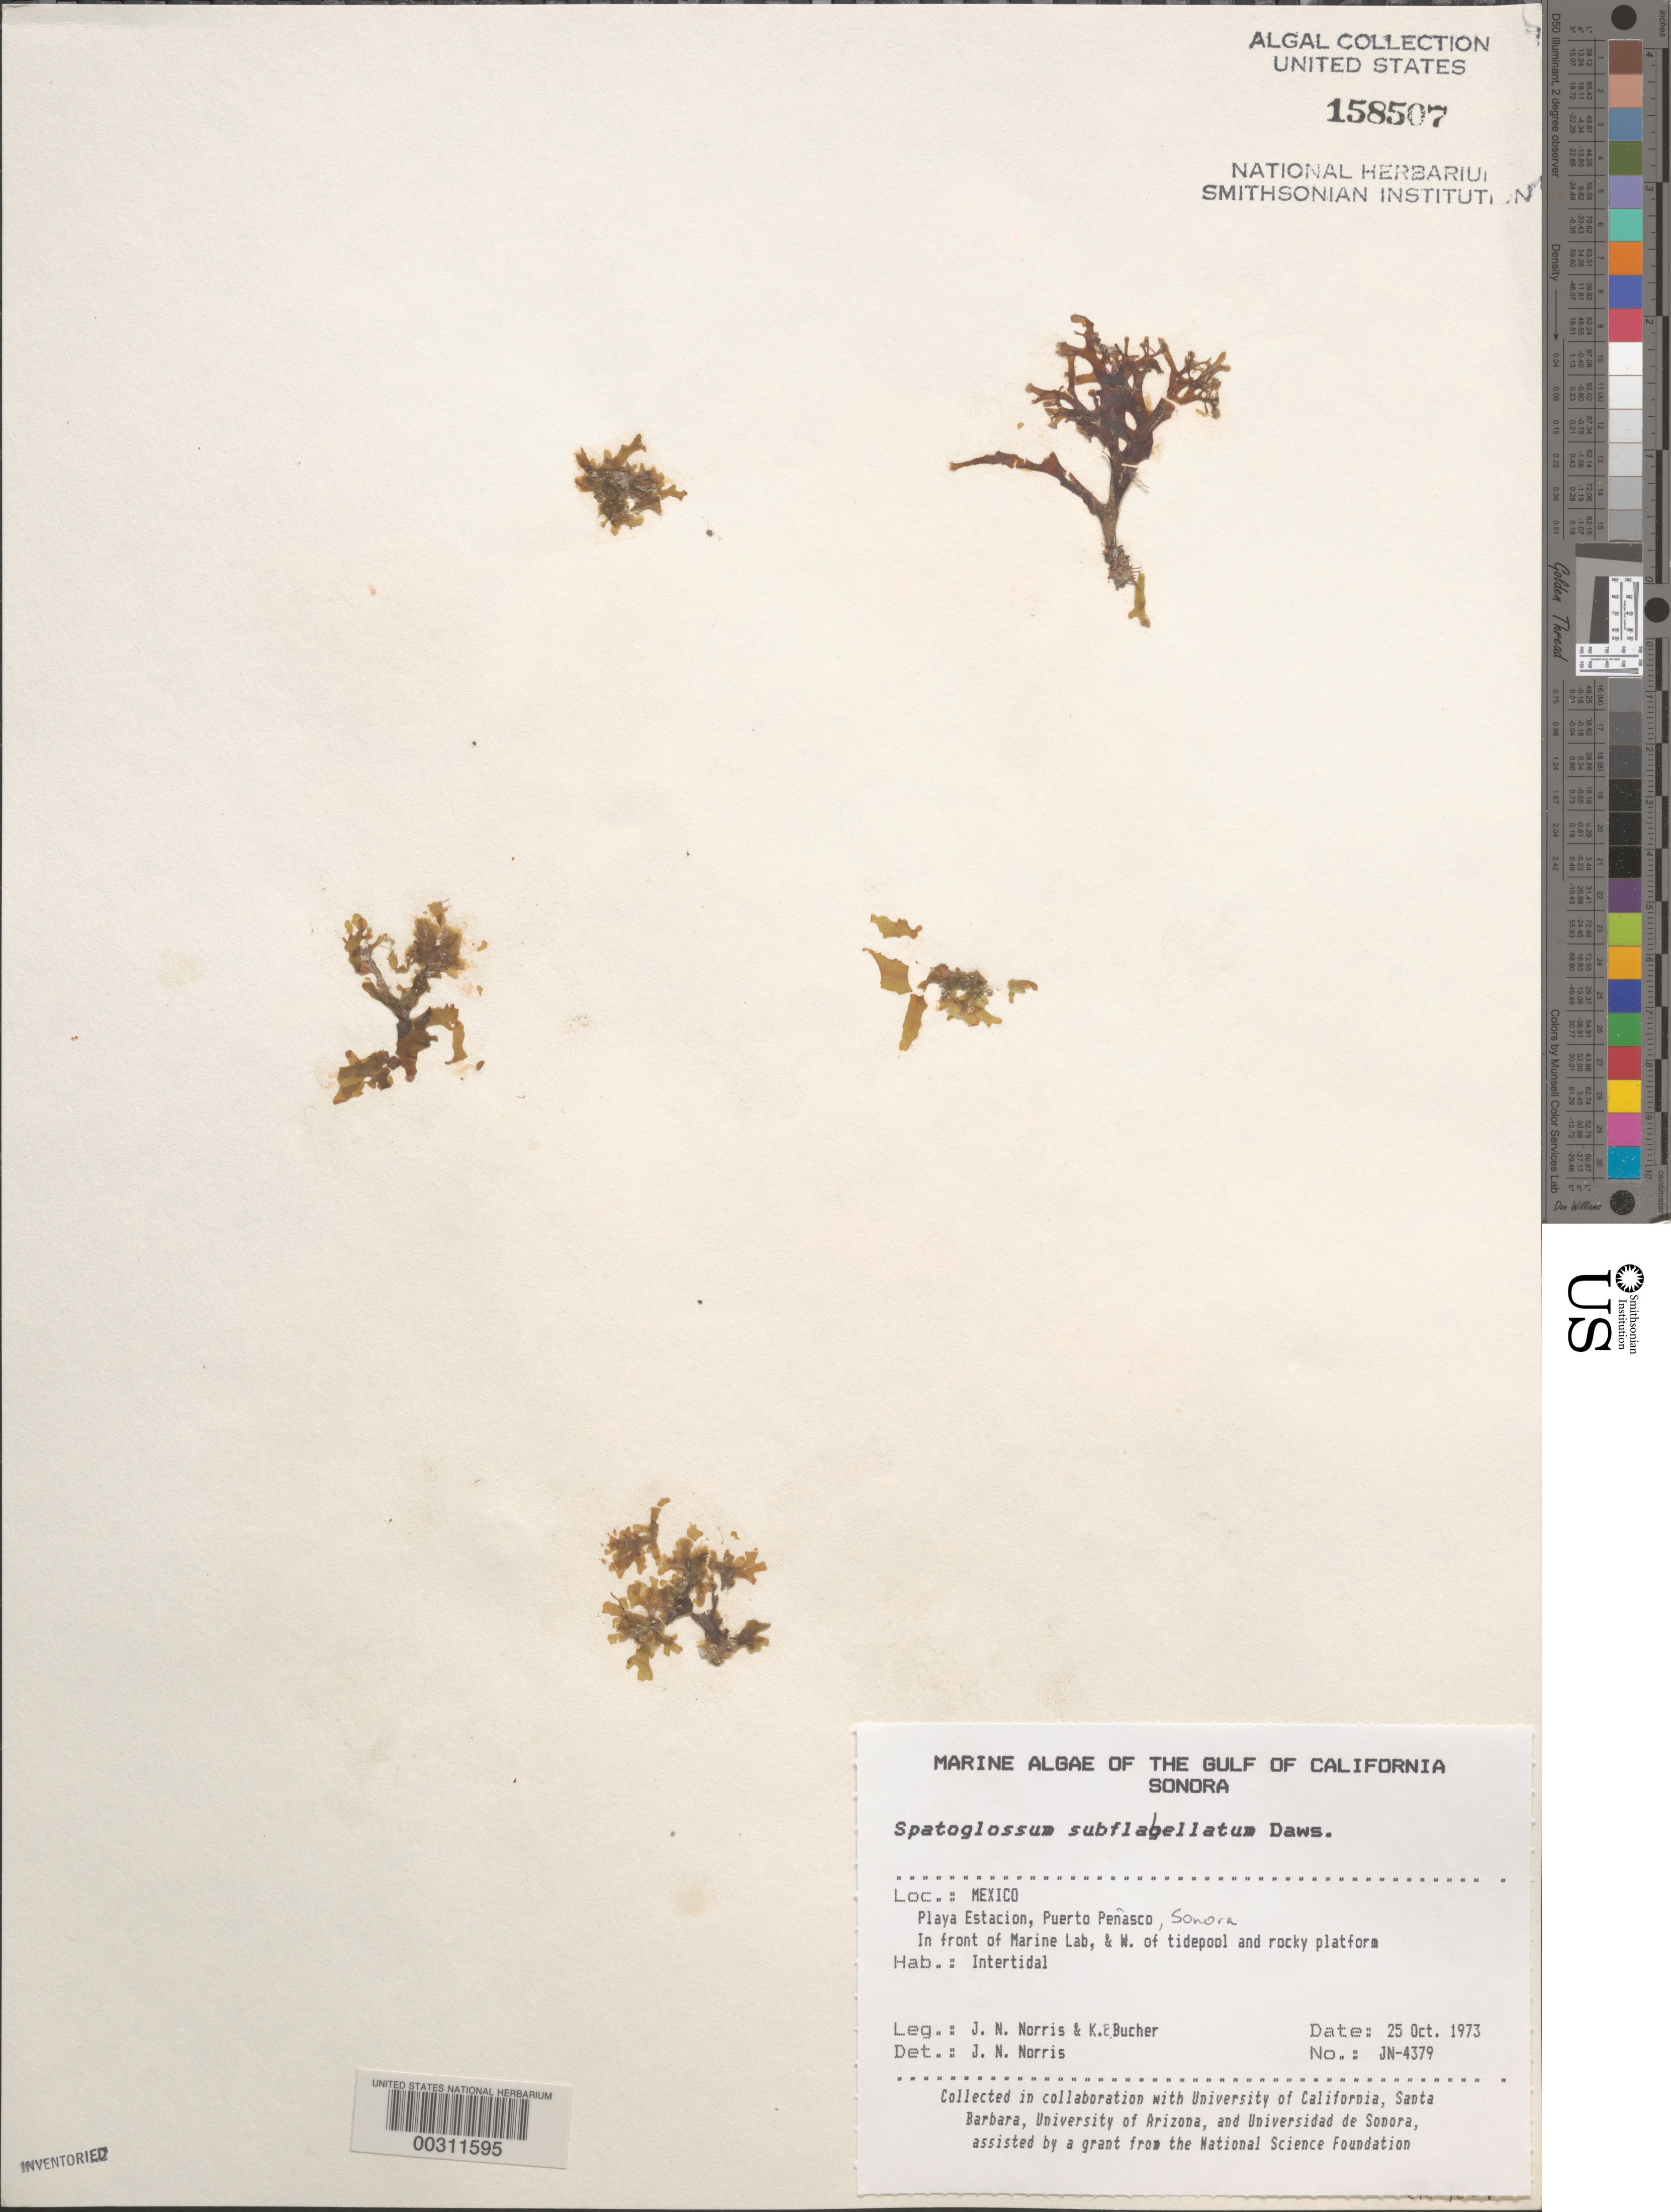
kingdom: Chromista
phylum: Ochrophyta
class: Phaeophyceae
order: Dictyotales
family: Dictyotaceae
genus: Spatoglossum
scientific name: Spatoglossum subflabellatum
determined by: Norris, James N.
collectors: J. N. Norris & K. E. Bucher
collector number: JN-4379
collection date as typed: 25 Oct 1973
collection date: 1973-10-25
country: Mexico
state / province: Sonora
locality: Playa Estacion, Puerto Penasco, marine laboratory station shore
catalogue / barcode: US 158507